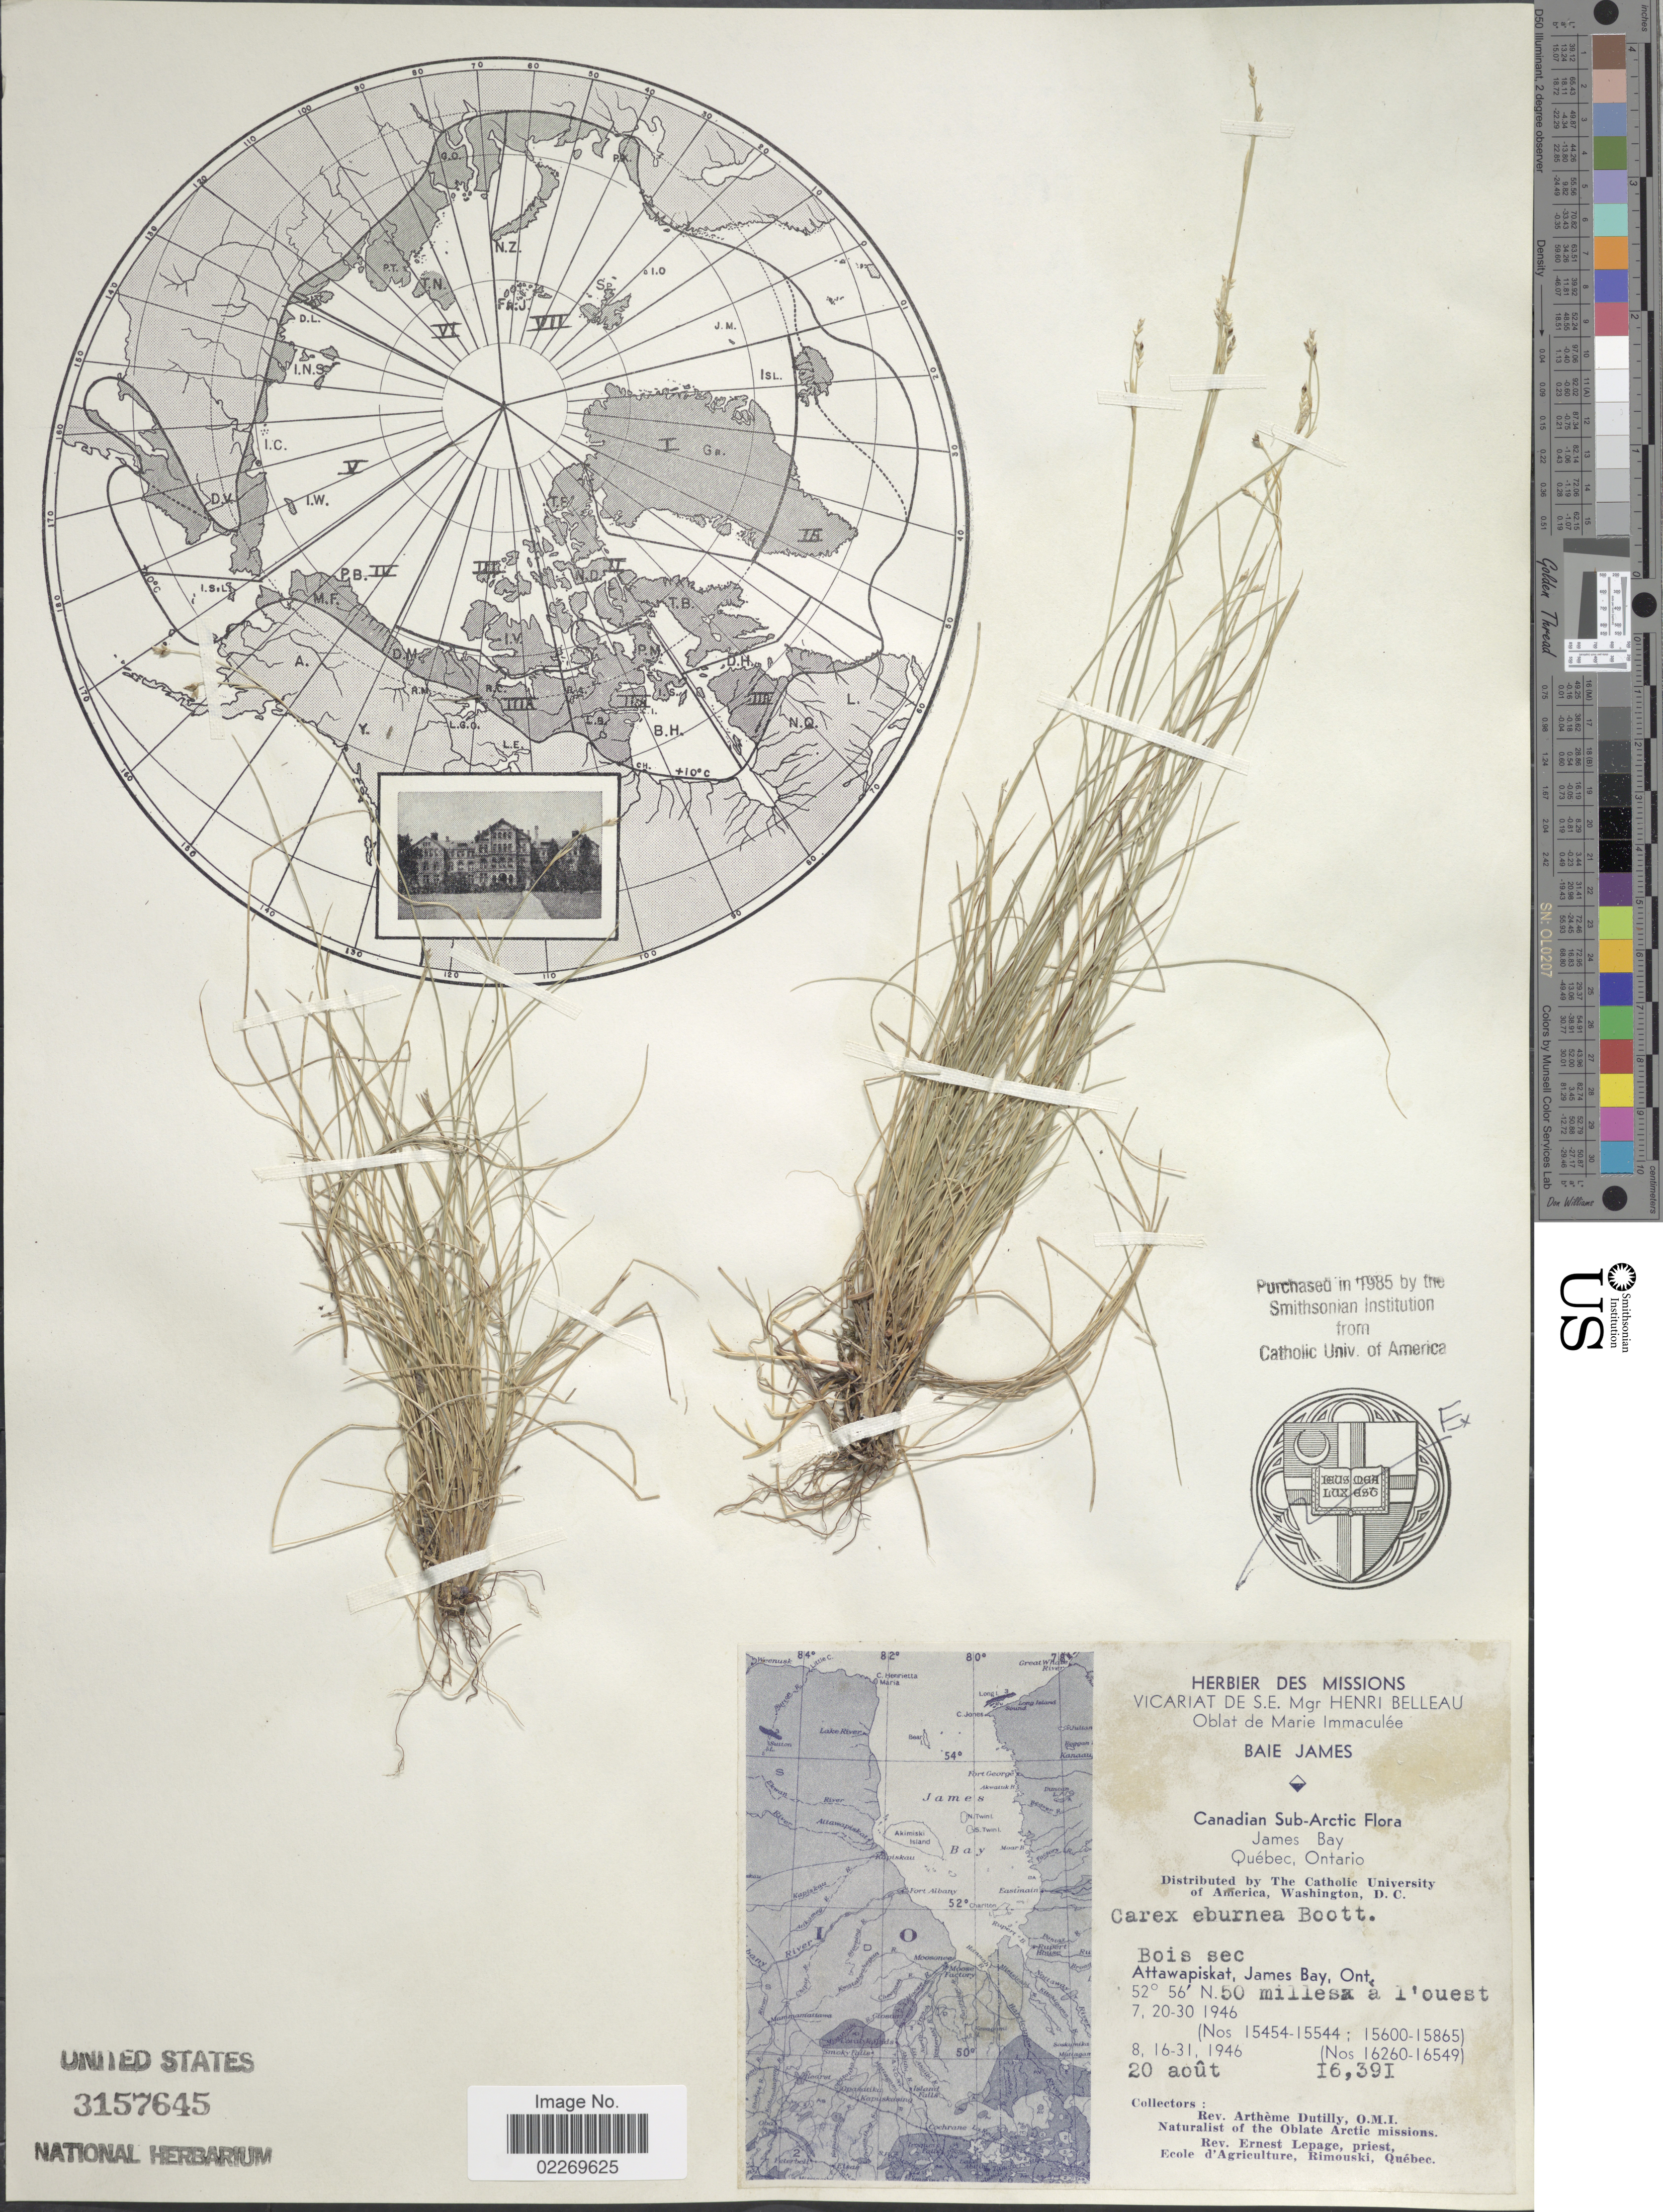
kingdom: Plantae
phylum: Tracheophyta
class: Liliopsida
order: Poales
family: Cyperaceae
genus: Carex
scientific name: Carex eburnea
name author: Boott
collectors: A. Dutilly & E. Lepage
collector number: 16391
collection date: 1946-08-20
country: Canada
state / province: Ontario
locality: Baie James, Bois sec. Attawapiskat, James Bay, 50 mille a l' ouest, Sub-Arctic James Bay, Quebec [unsure placement]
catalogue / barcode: US 3157645